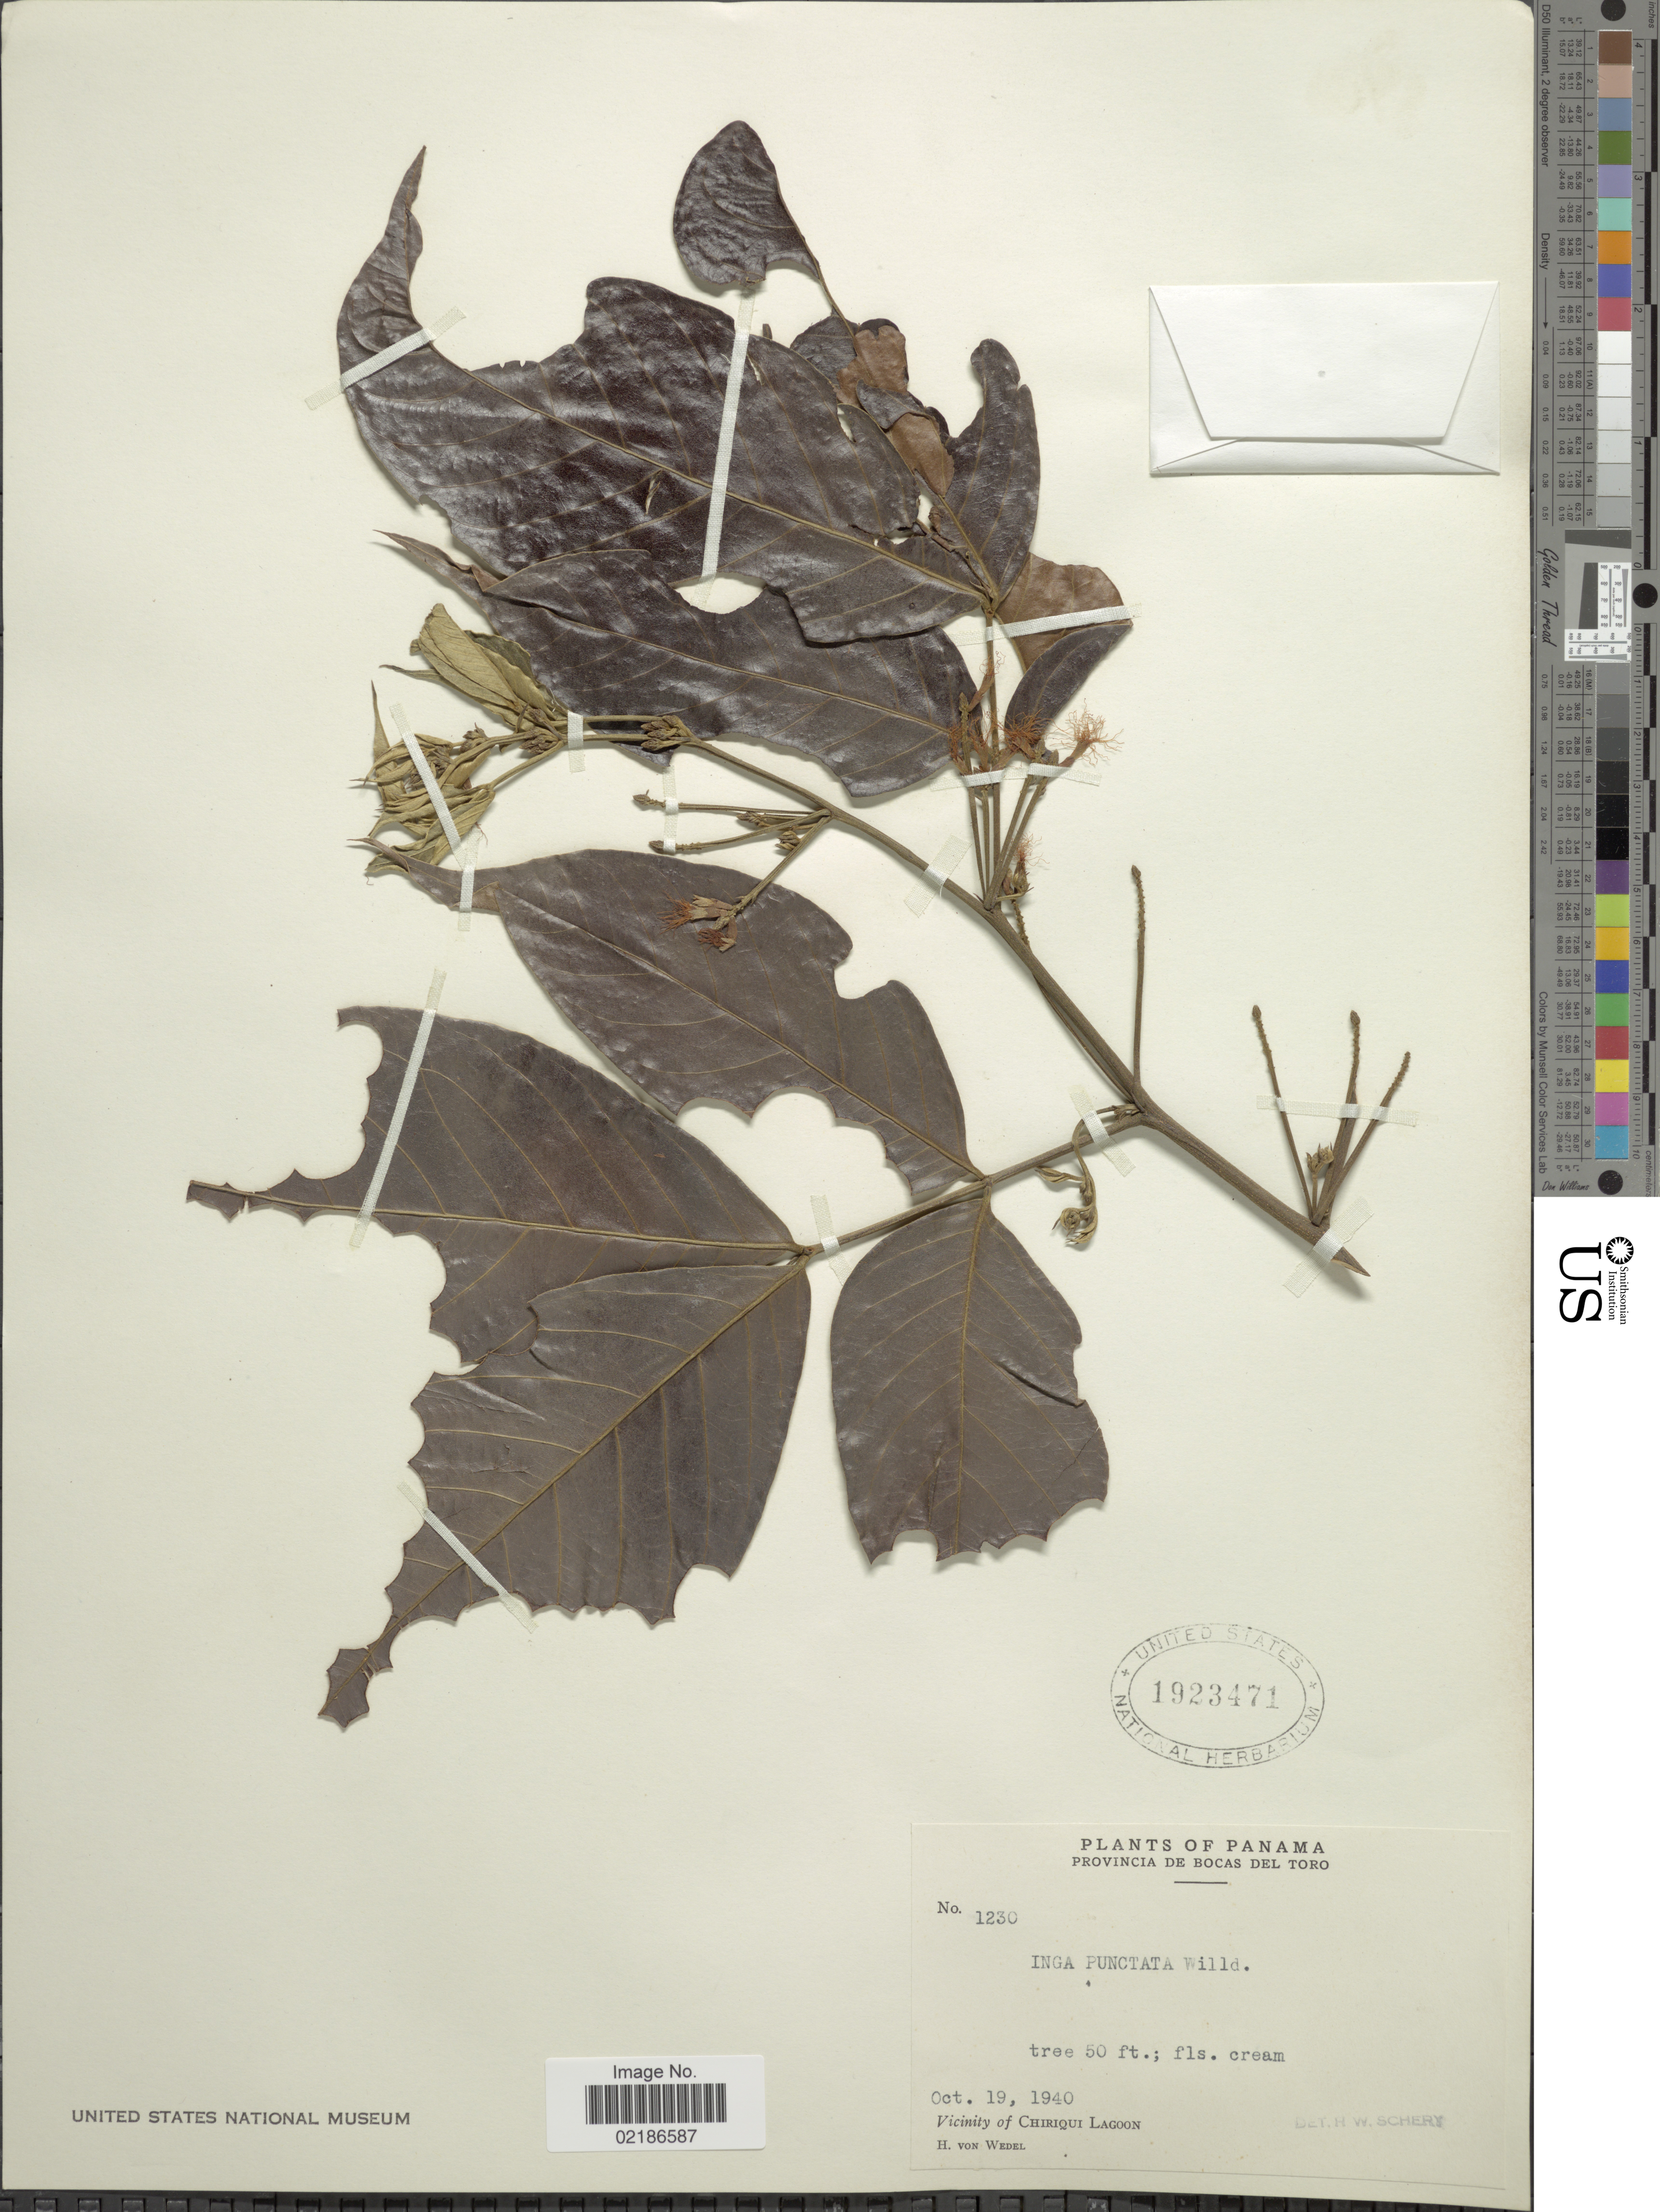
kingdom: Plantae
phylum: Tracheophyta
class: Magnoliopsida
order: Fabales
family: Fabaceae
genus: Inga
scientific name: Inga punctata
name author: Willd.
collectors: H. von Wedel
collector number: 1230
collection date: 1940-10-19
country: Panama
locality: Provincia de Bocas del Toro, Vicinity of Chiriqui Lagoon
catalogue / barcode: US 1923471